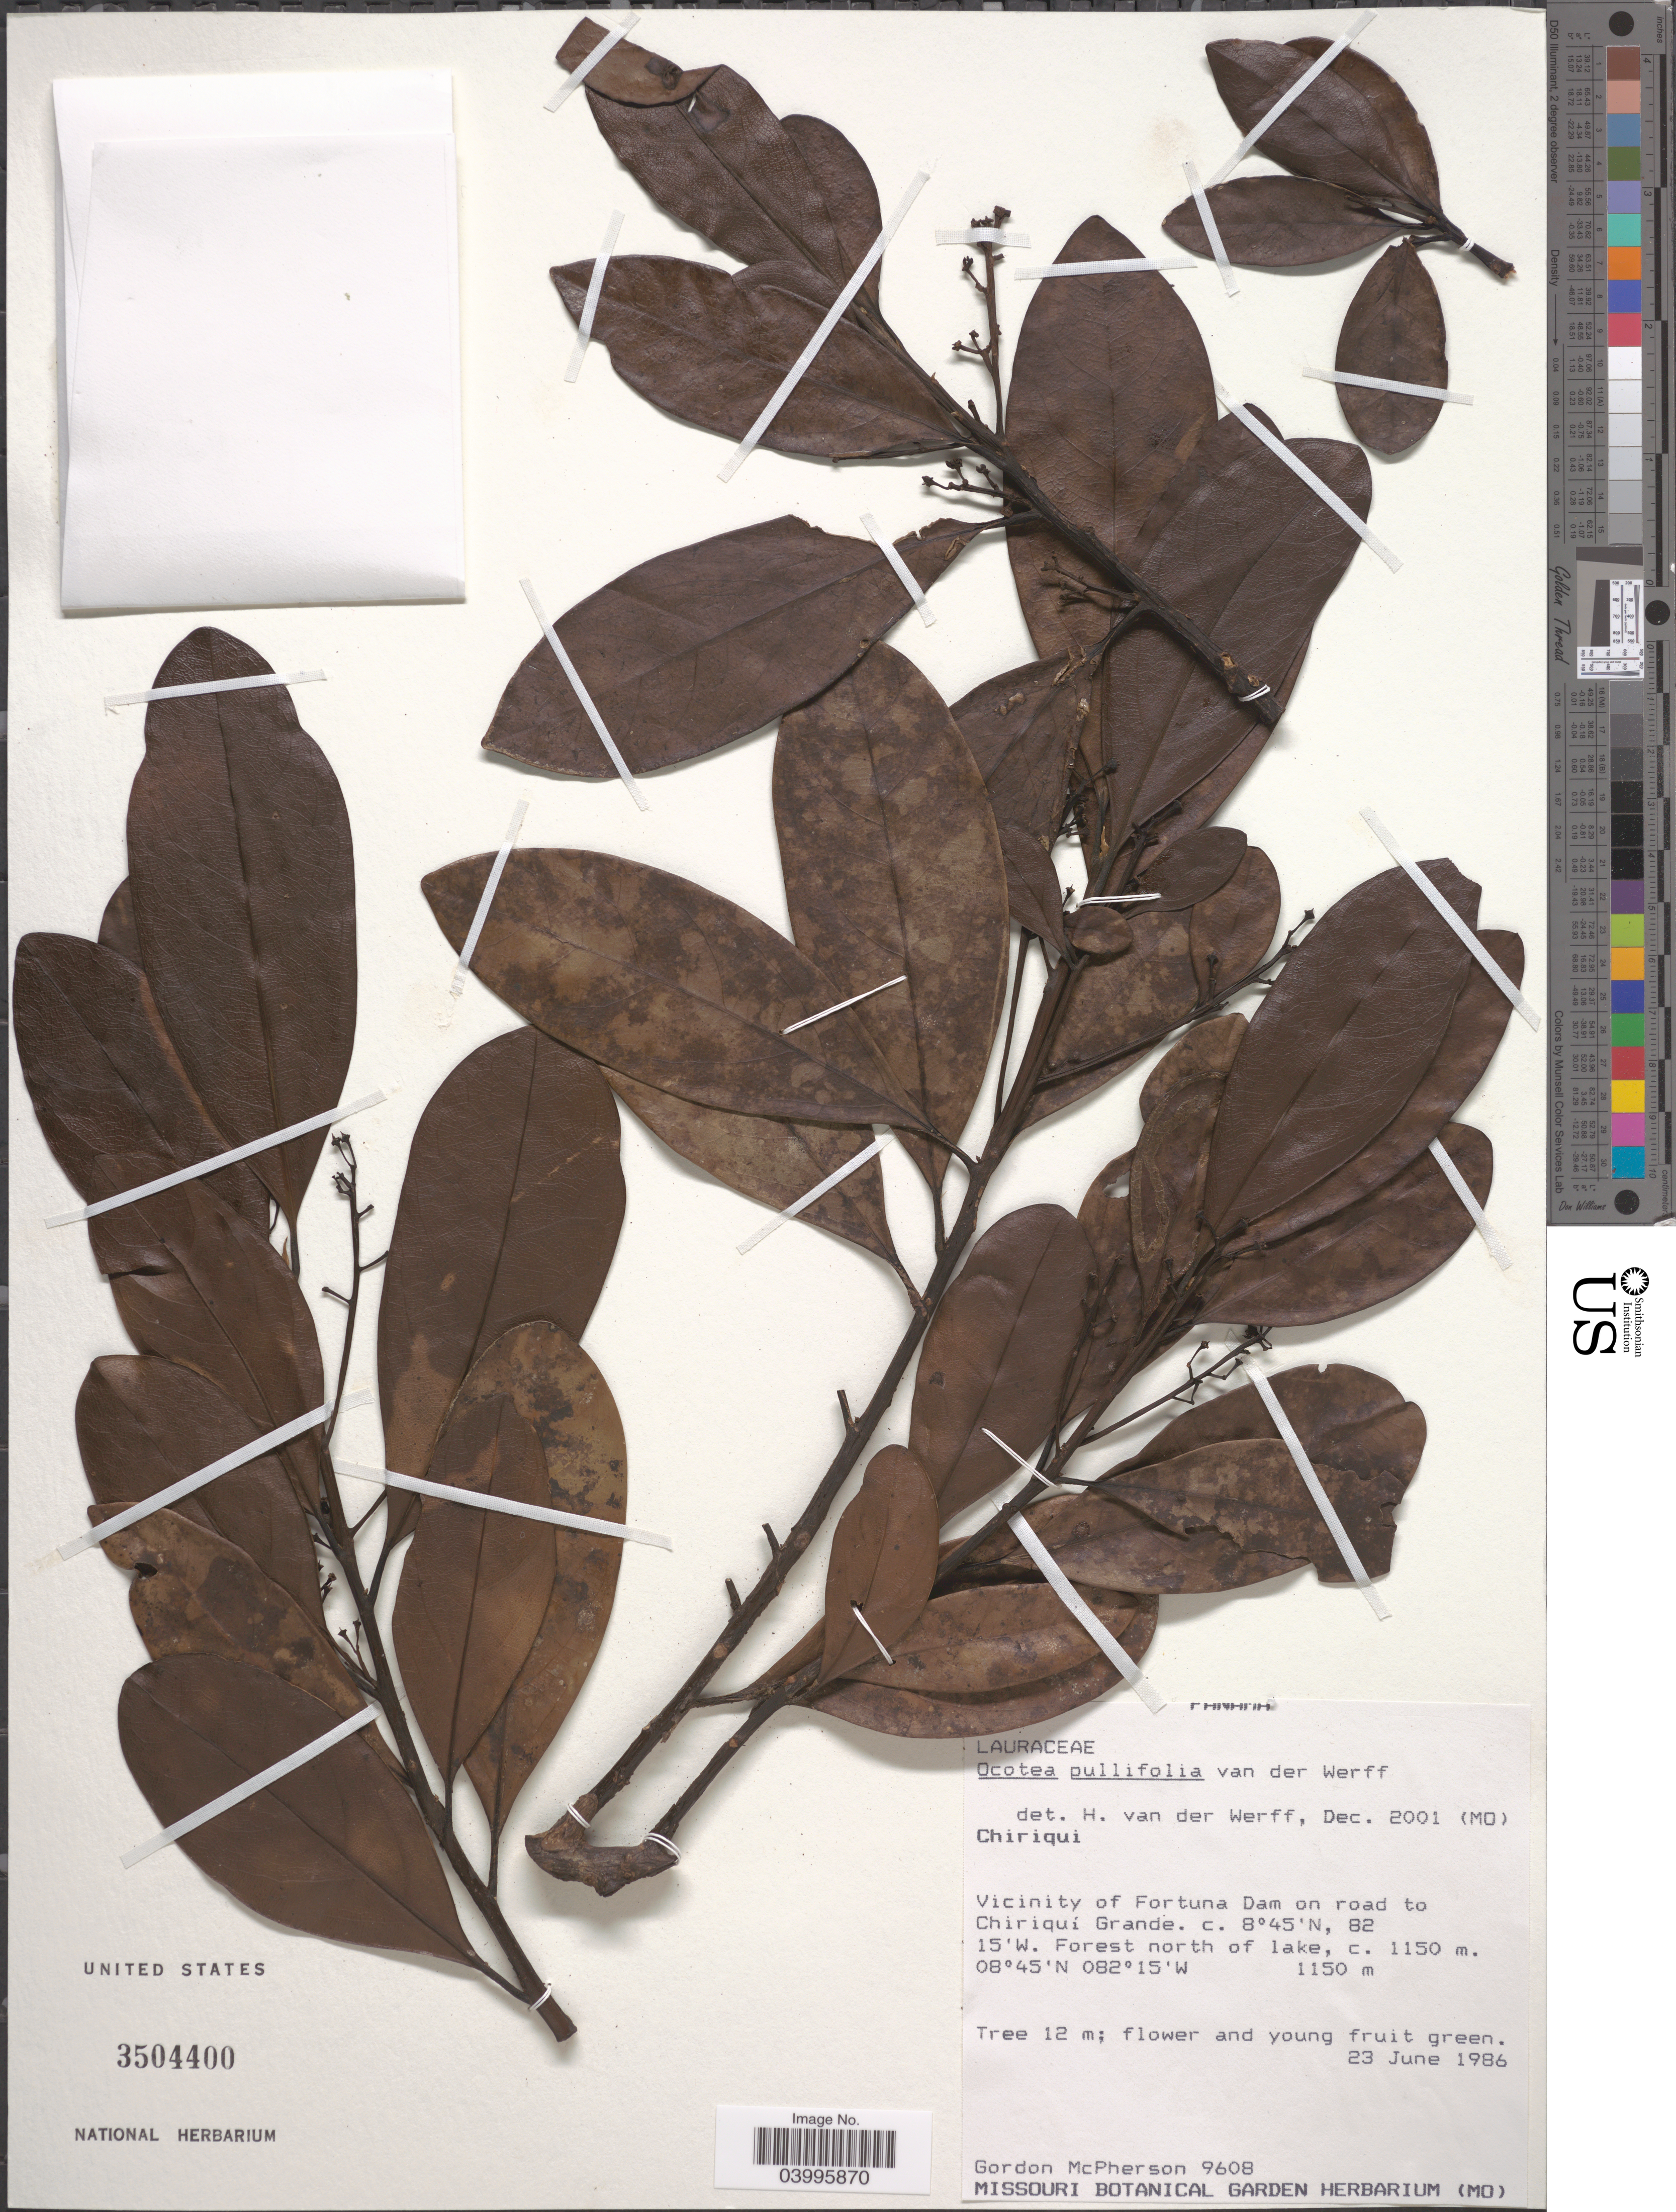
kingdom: Plantae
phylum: Tracheophyta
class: Magnoliopsida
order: Laurales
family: Lauraceae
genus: Ocotea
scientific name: Ocotea pullifolia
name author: van der Werff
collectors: G. McPherson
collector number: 9608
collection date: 1986-06-23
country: Panama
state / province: Chiriqui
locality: Vicinity of Fortuna Dam on road to Chiriquí Grande. Forest north of lake.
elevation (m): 1150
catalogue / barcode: US 3504400